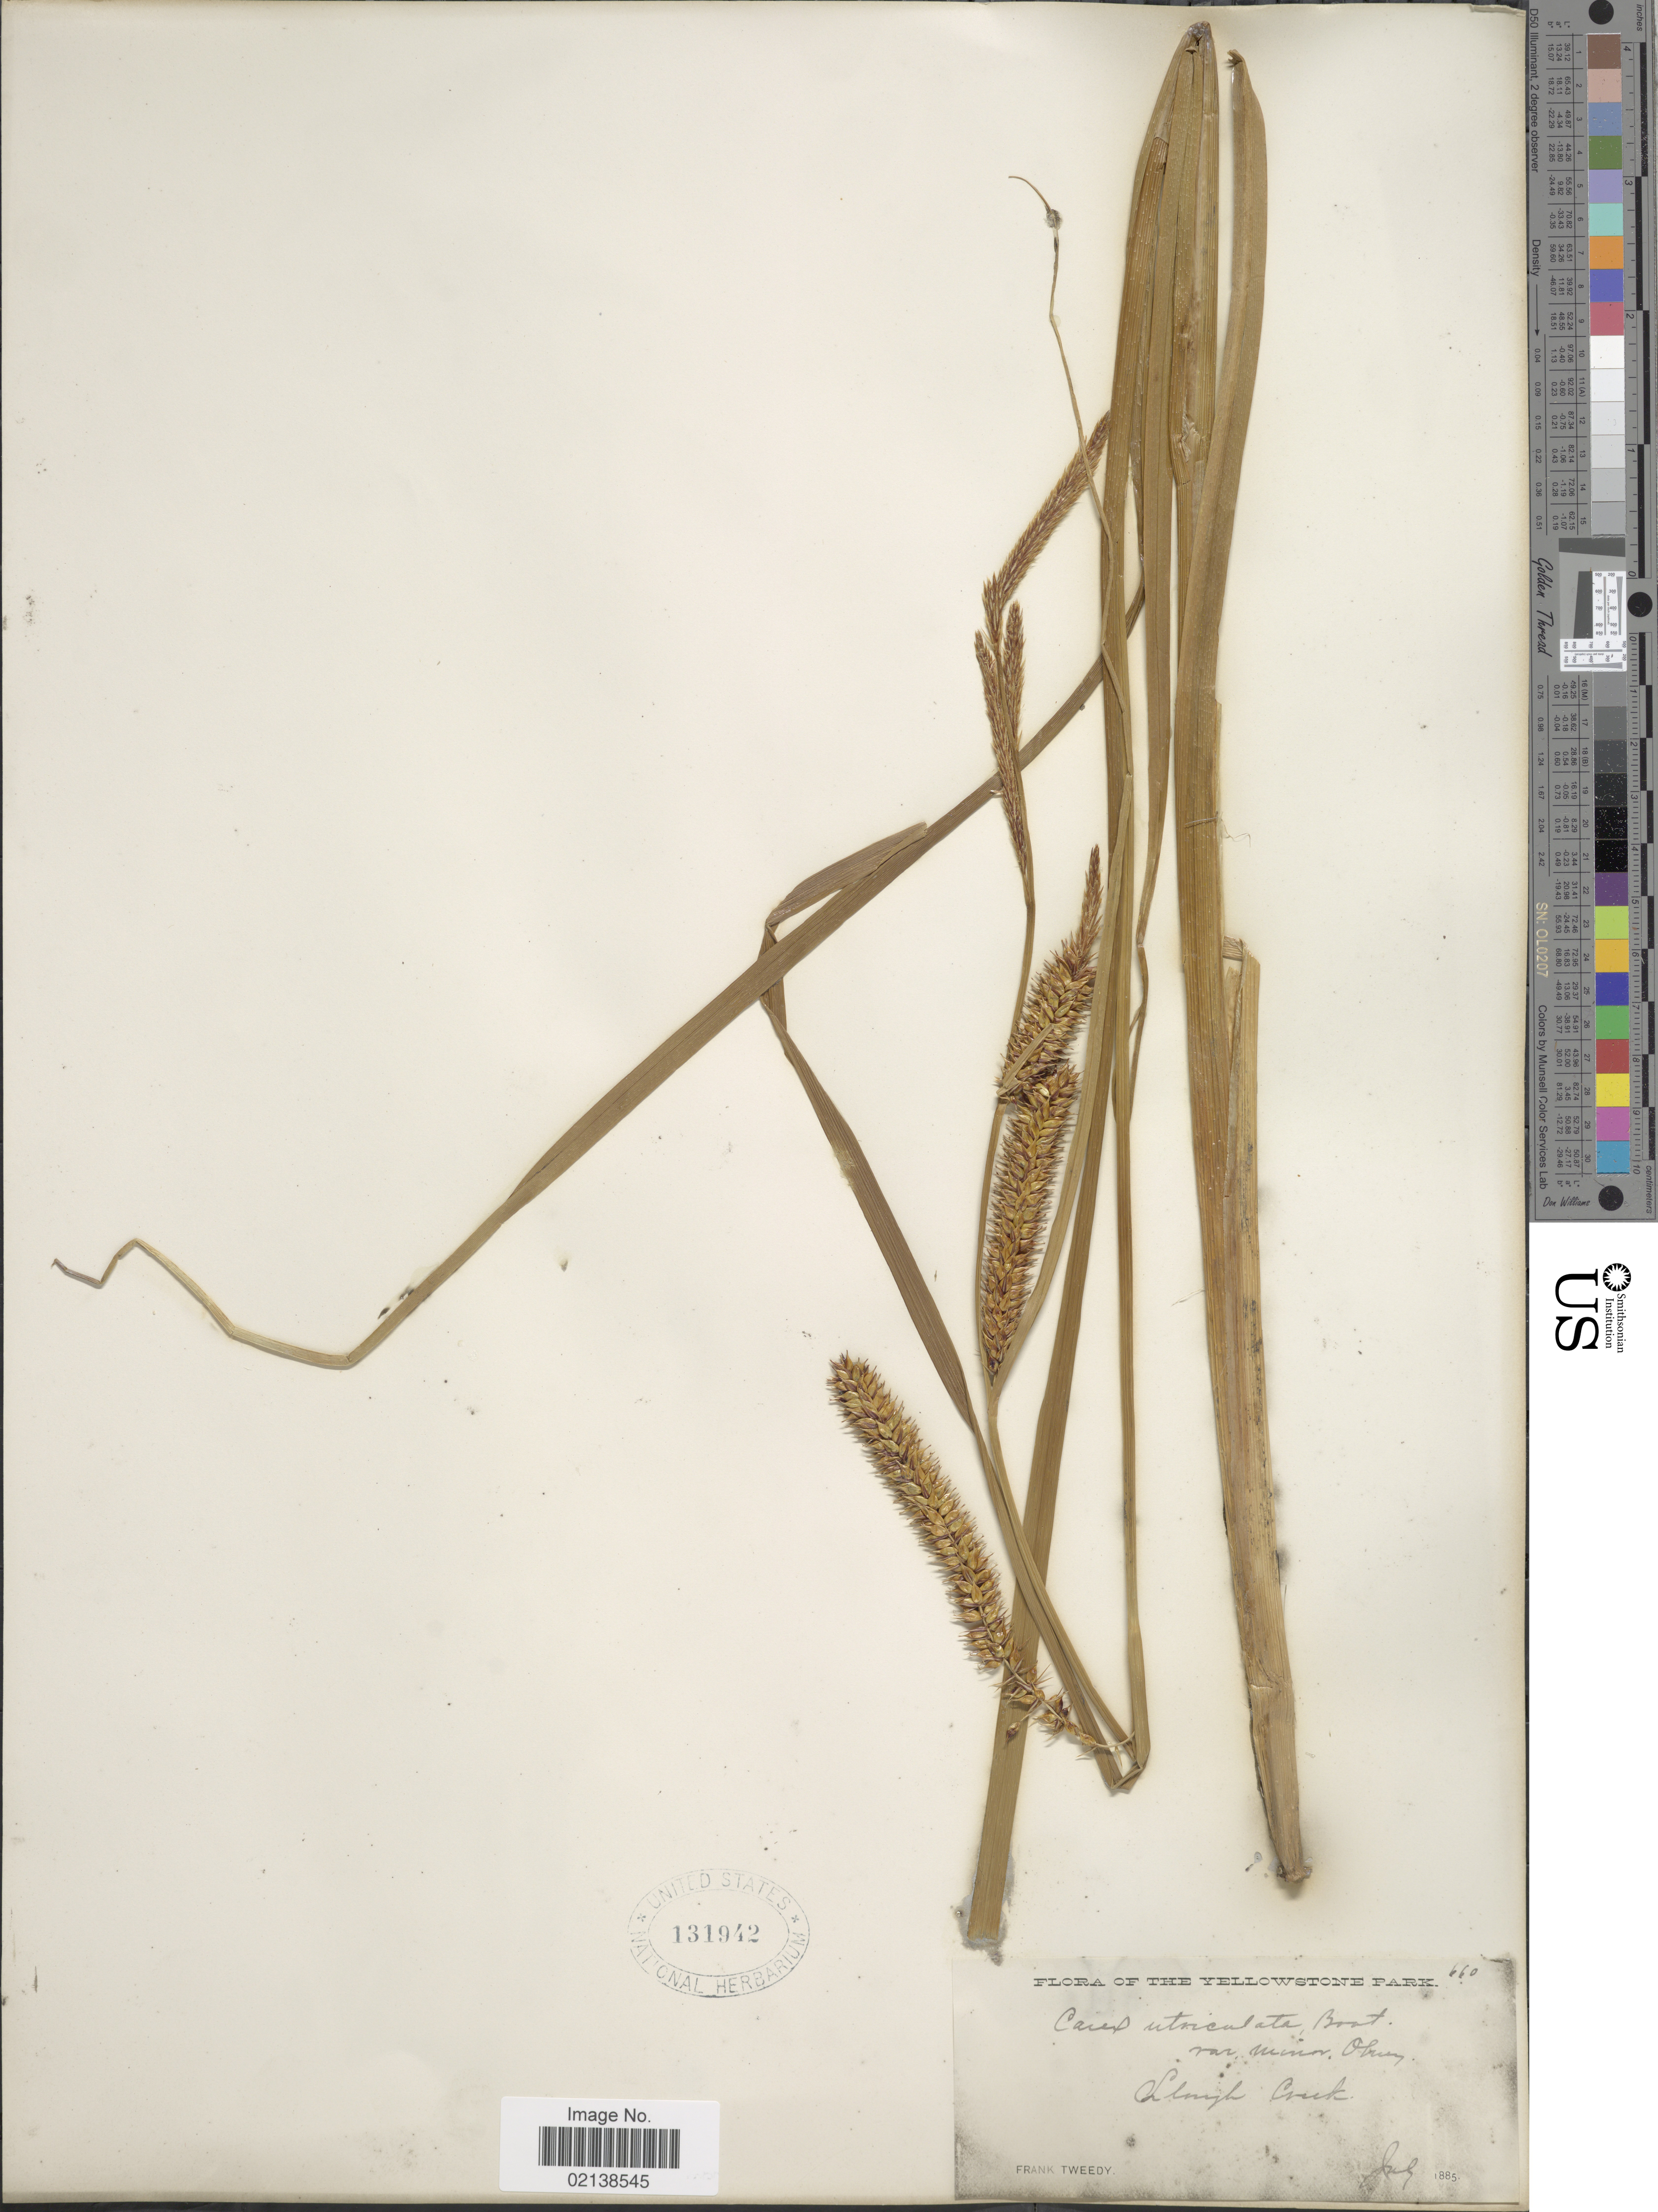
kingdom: Plantae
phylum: Tracheophyta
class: Liliopsida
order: Poales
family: Cyperaceae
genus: Carex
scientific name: Carex utriculata var. minor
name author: Boott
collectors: F. Tweedy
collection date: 1885-07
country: United States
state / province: Wyoming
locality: The Yellowstone Park, Slough Creek.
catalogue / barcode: US 131942